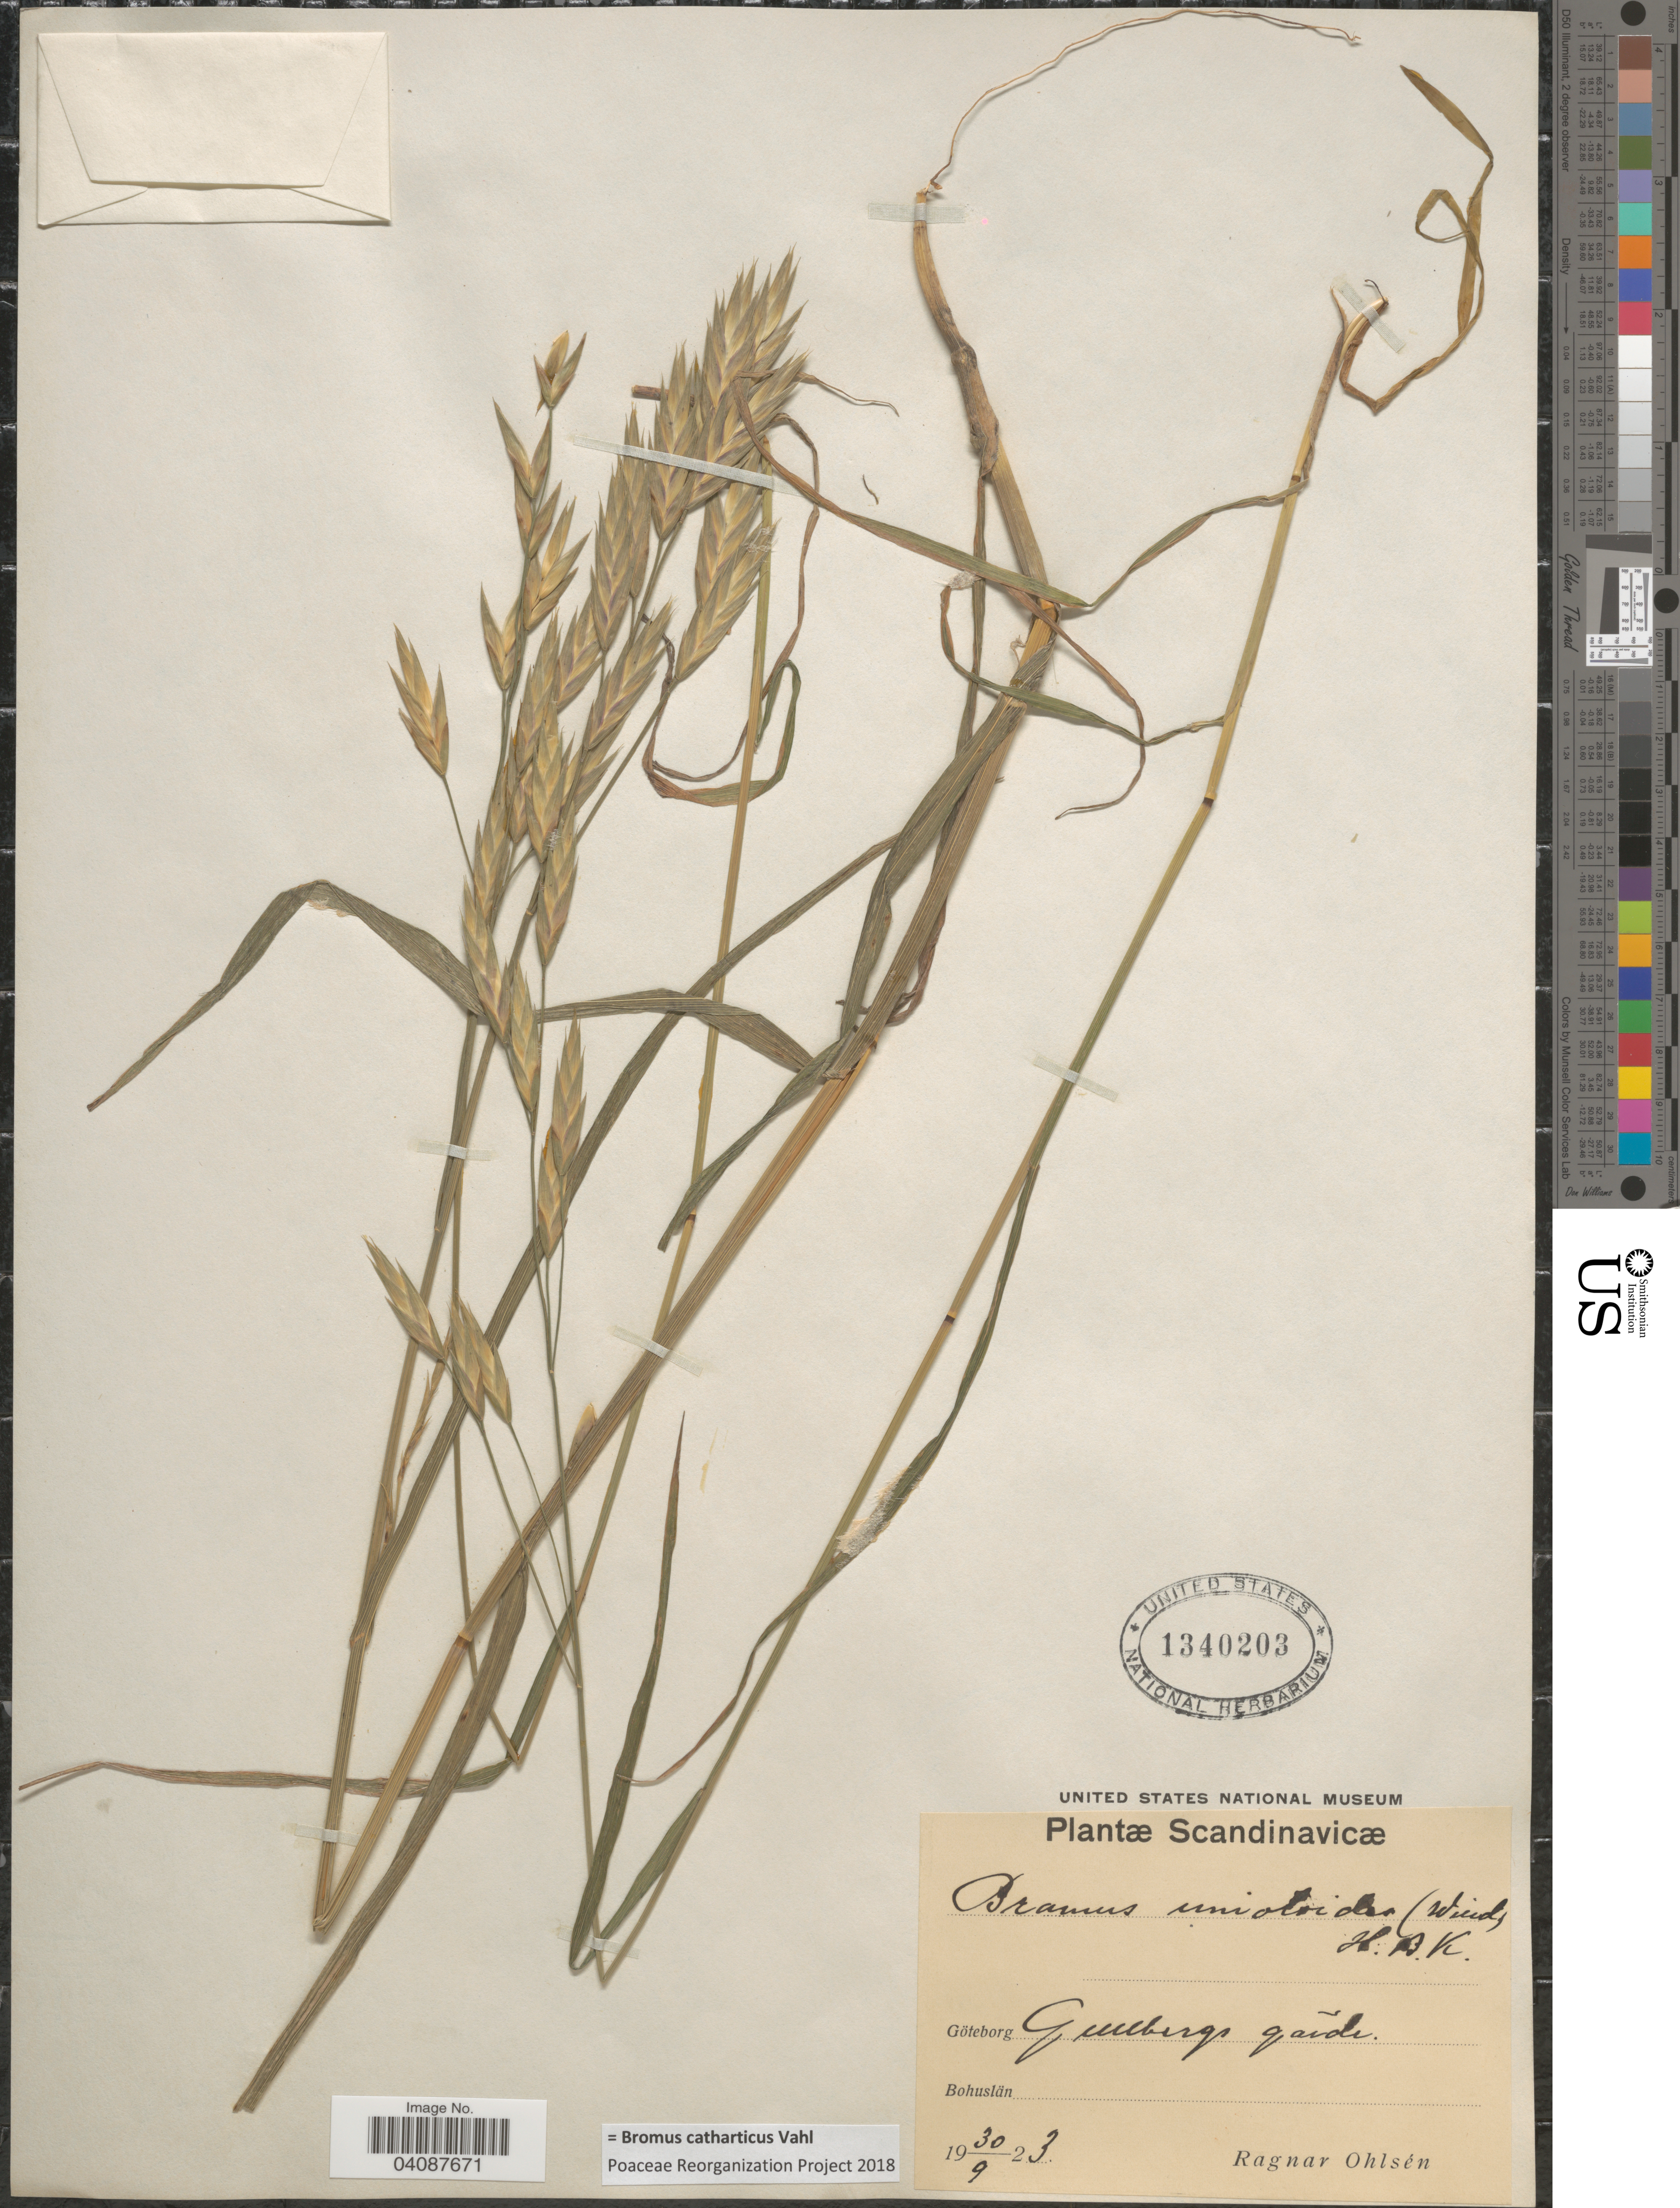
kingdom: Plantae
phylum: Tracheophyta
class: Liliopsida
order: Poales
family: Poaceae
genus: Bromus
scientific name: Bromus commutatus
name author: Schrad.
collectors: R. Ohlsén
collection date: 1923-09-30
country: Sweden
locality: Scandinavicæ. Göteborg. Gullbergs gãrde.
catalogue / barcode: US 1340203